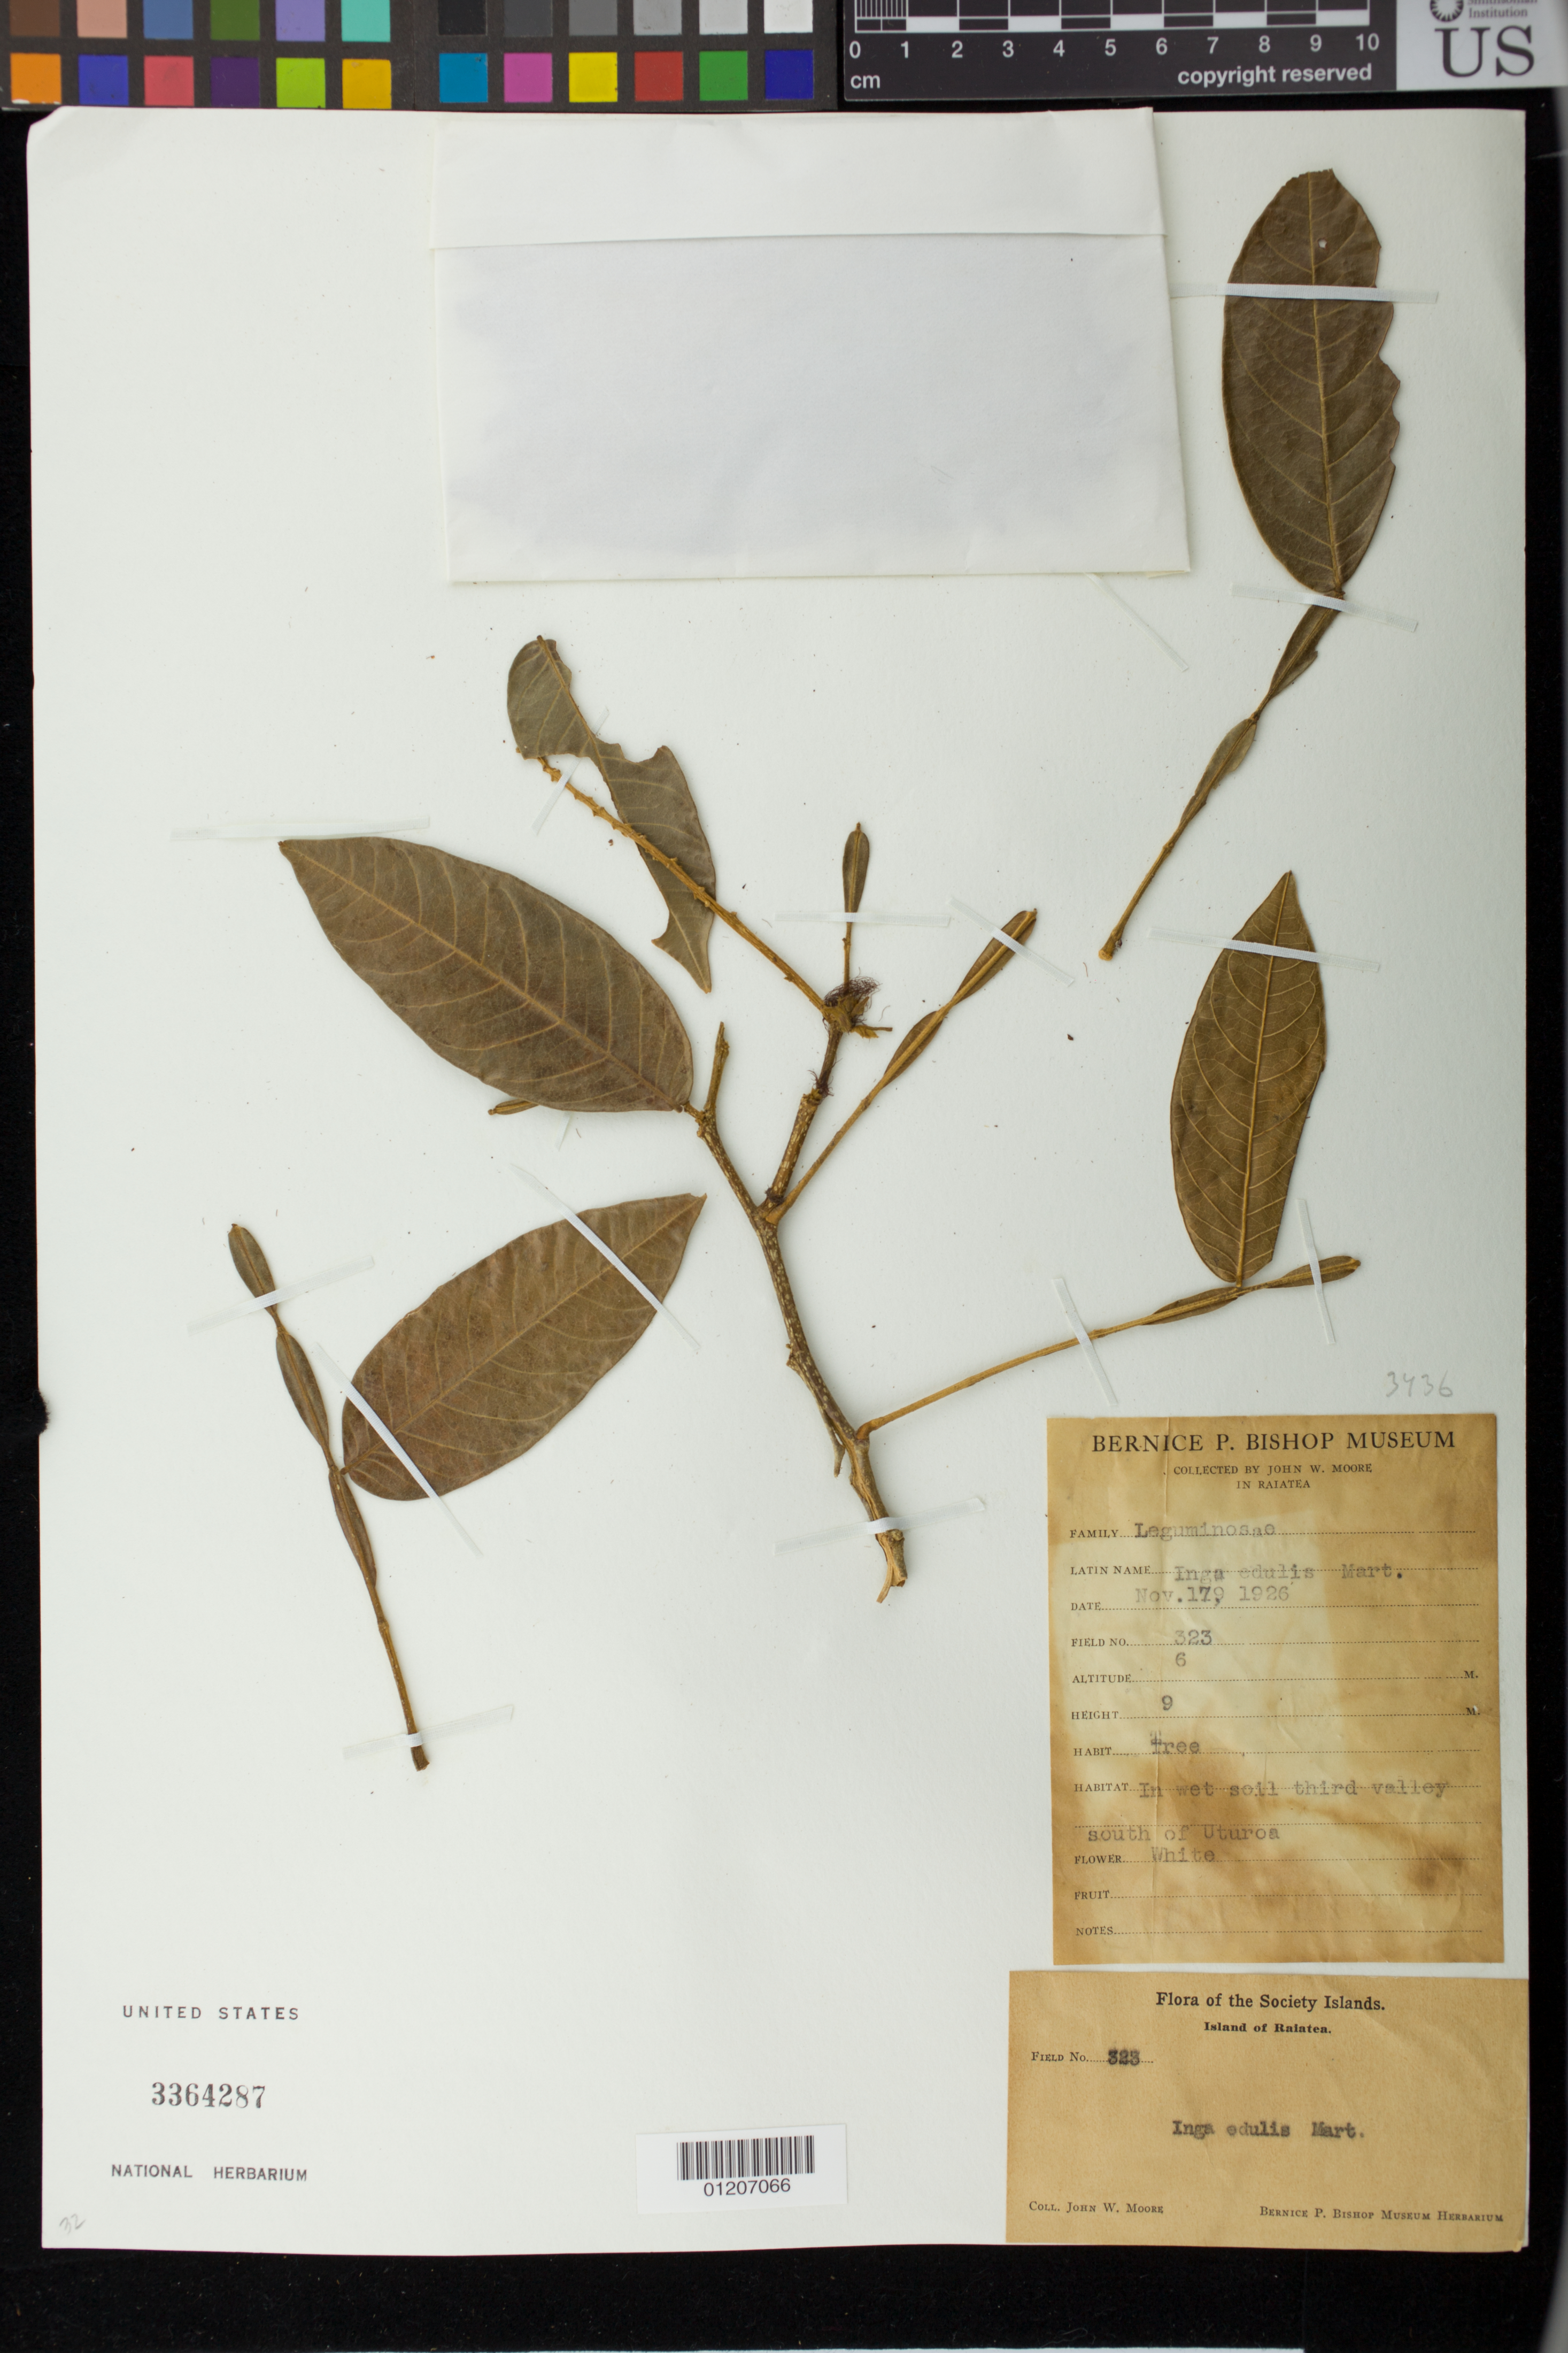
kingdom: Plantae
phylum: Tracheophyta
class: Magnoliopsida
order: Fabales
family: Fabaceae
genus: Inga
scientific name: Inga edulis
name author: Mart.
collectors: J. Moore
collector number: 323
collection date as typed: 17 Nov 1926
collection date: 1926-11-17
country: French Polynesia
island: Raiatea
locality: third valley south of Suturoa.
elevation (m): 5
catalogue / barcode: US 3364287